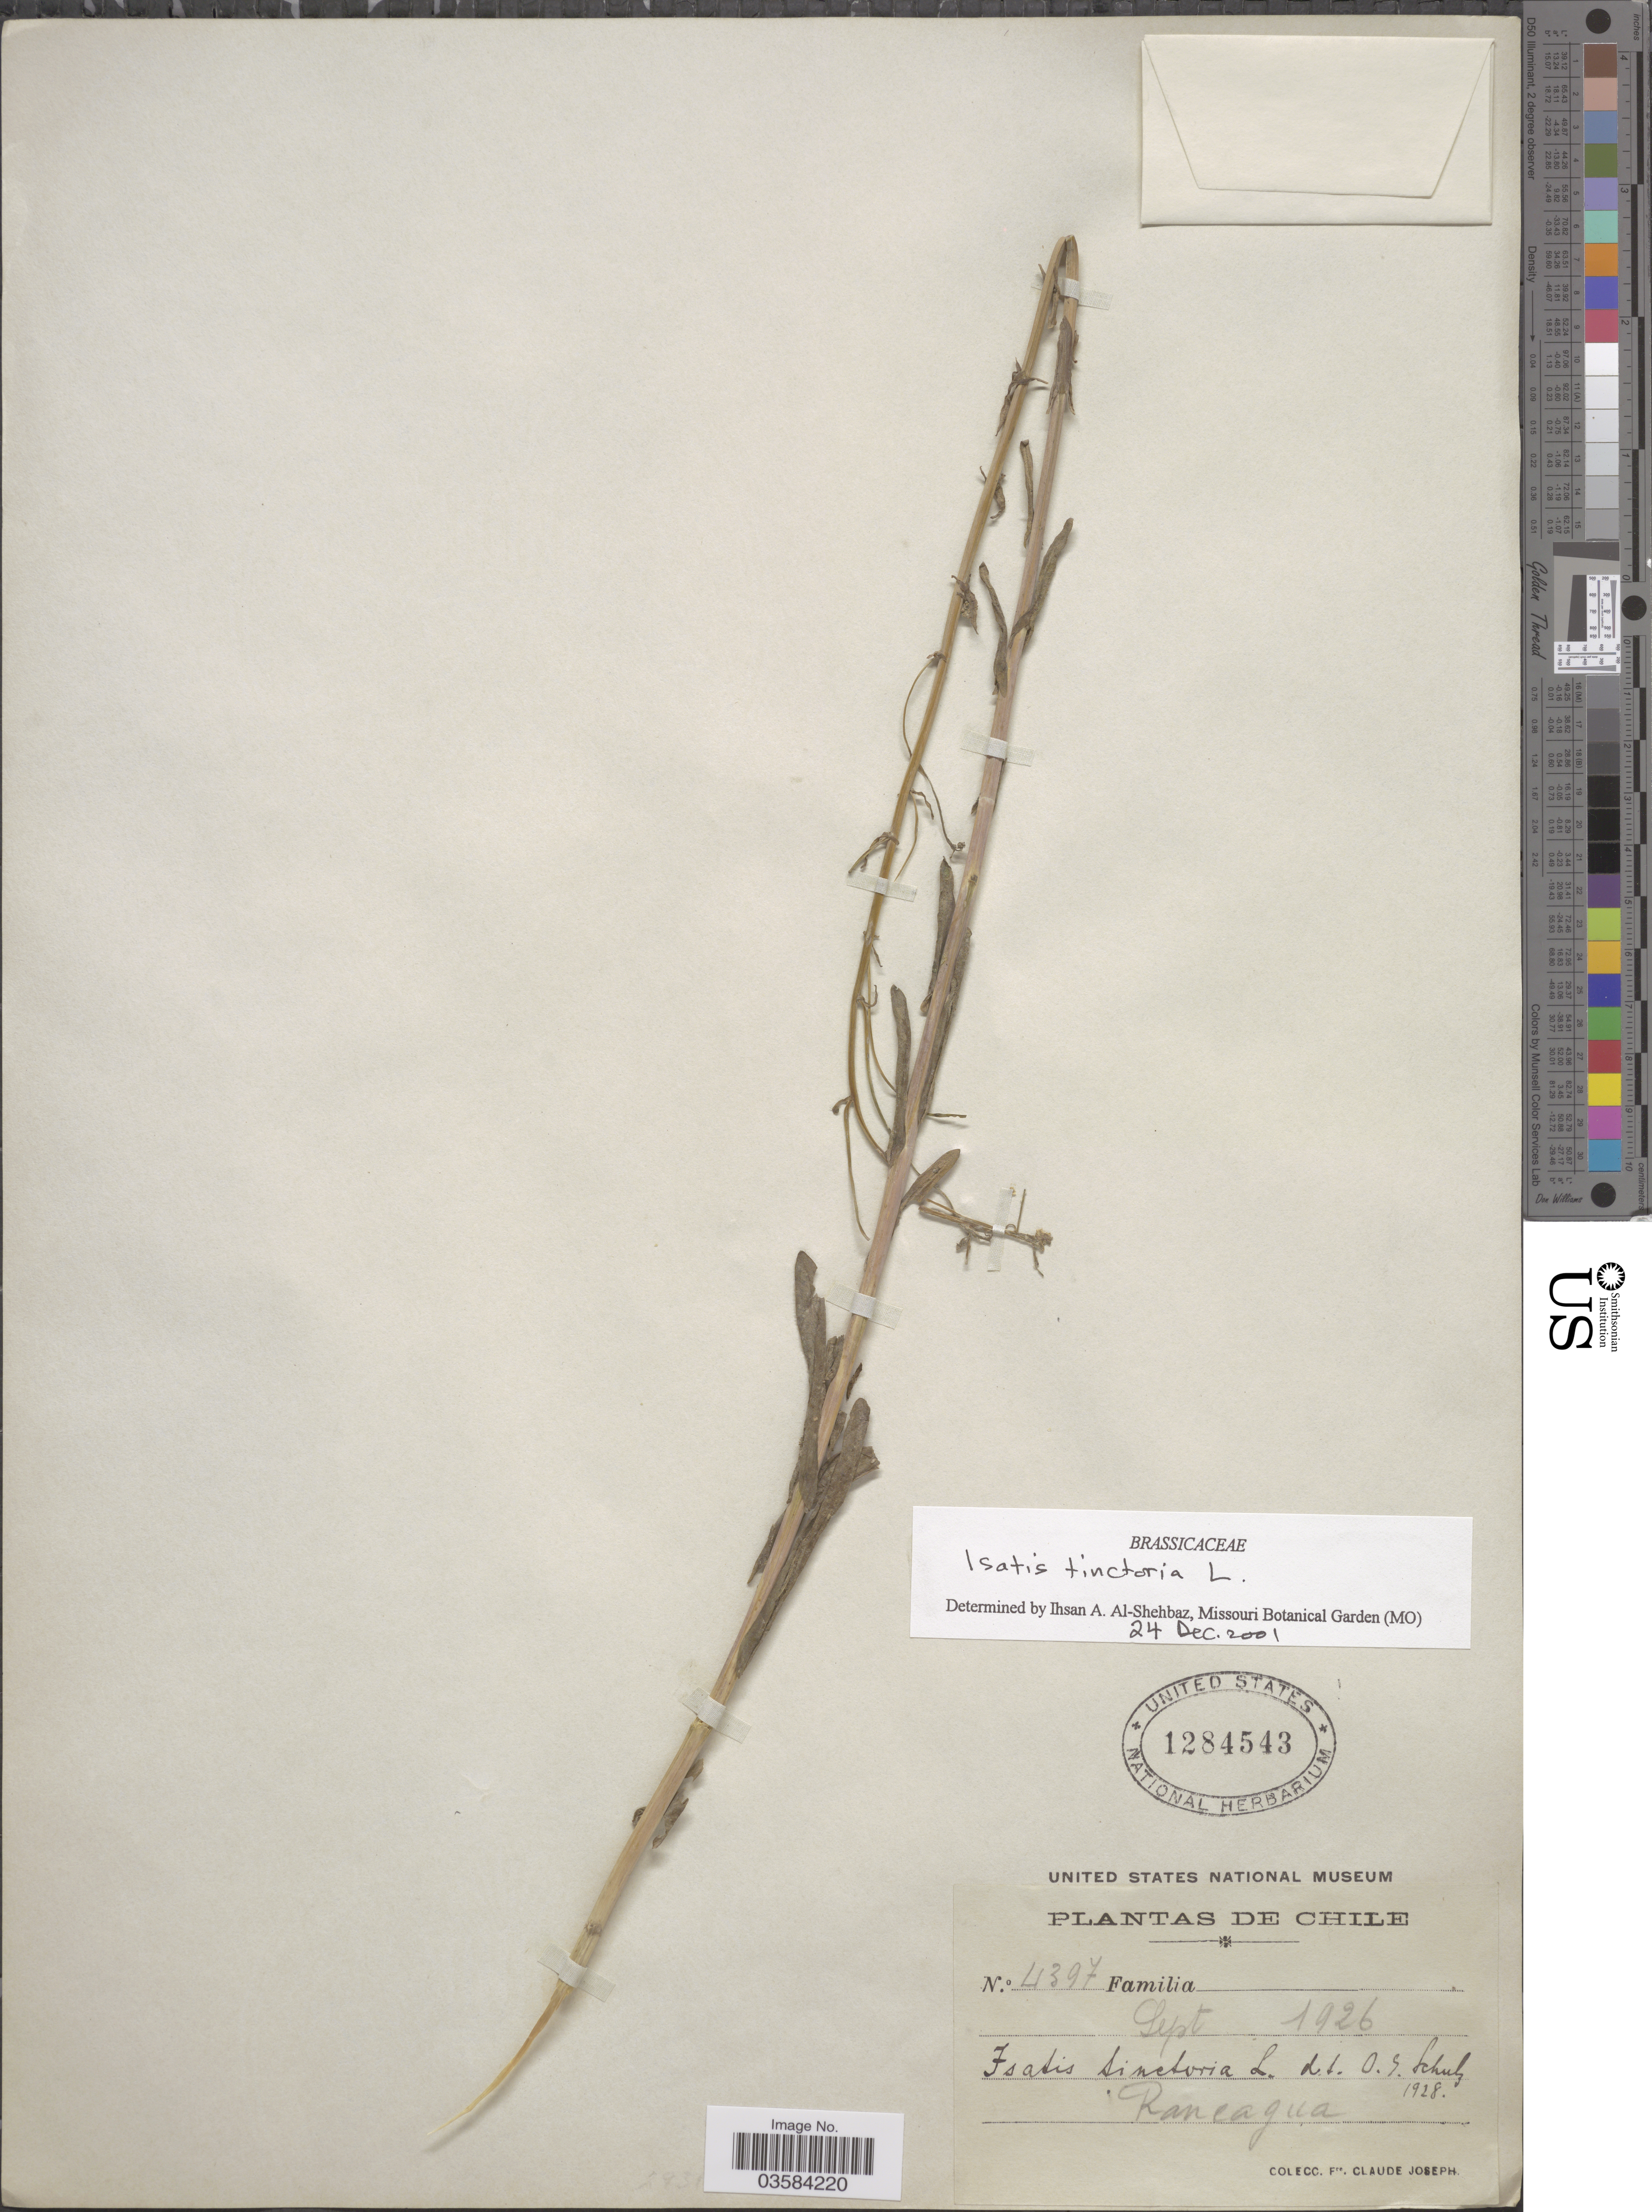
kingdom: Plantae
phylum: Tracheophyta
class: Magnoliopsida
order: Brassicales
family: Brassicaceae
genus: Isatis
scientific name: Isatis tinctoria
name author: L.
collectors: Bro. Claude-Joseph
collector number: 4397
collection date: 1926-09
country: Chile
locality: Rancagua.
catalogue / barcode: US 1284543